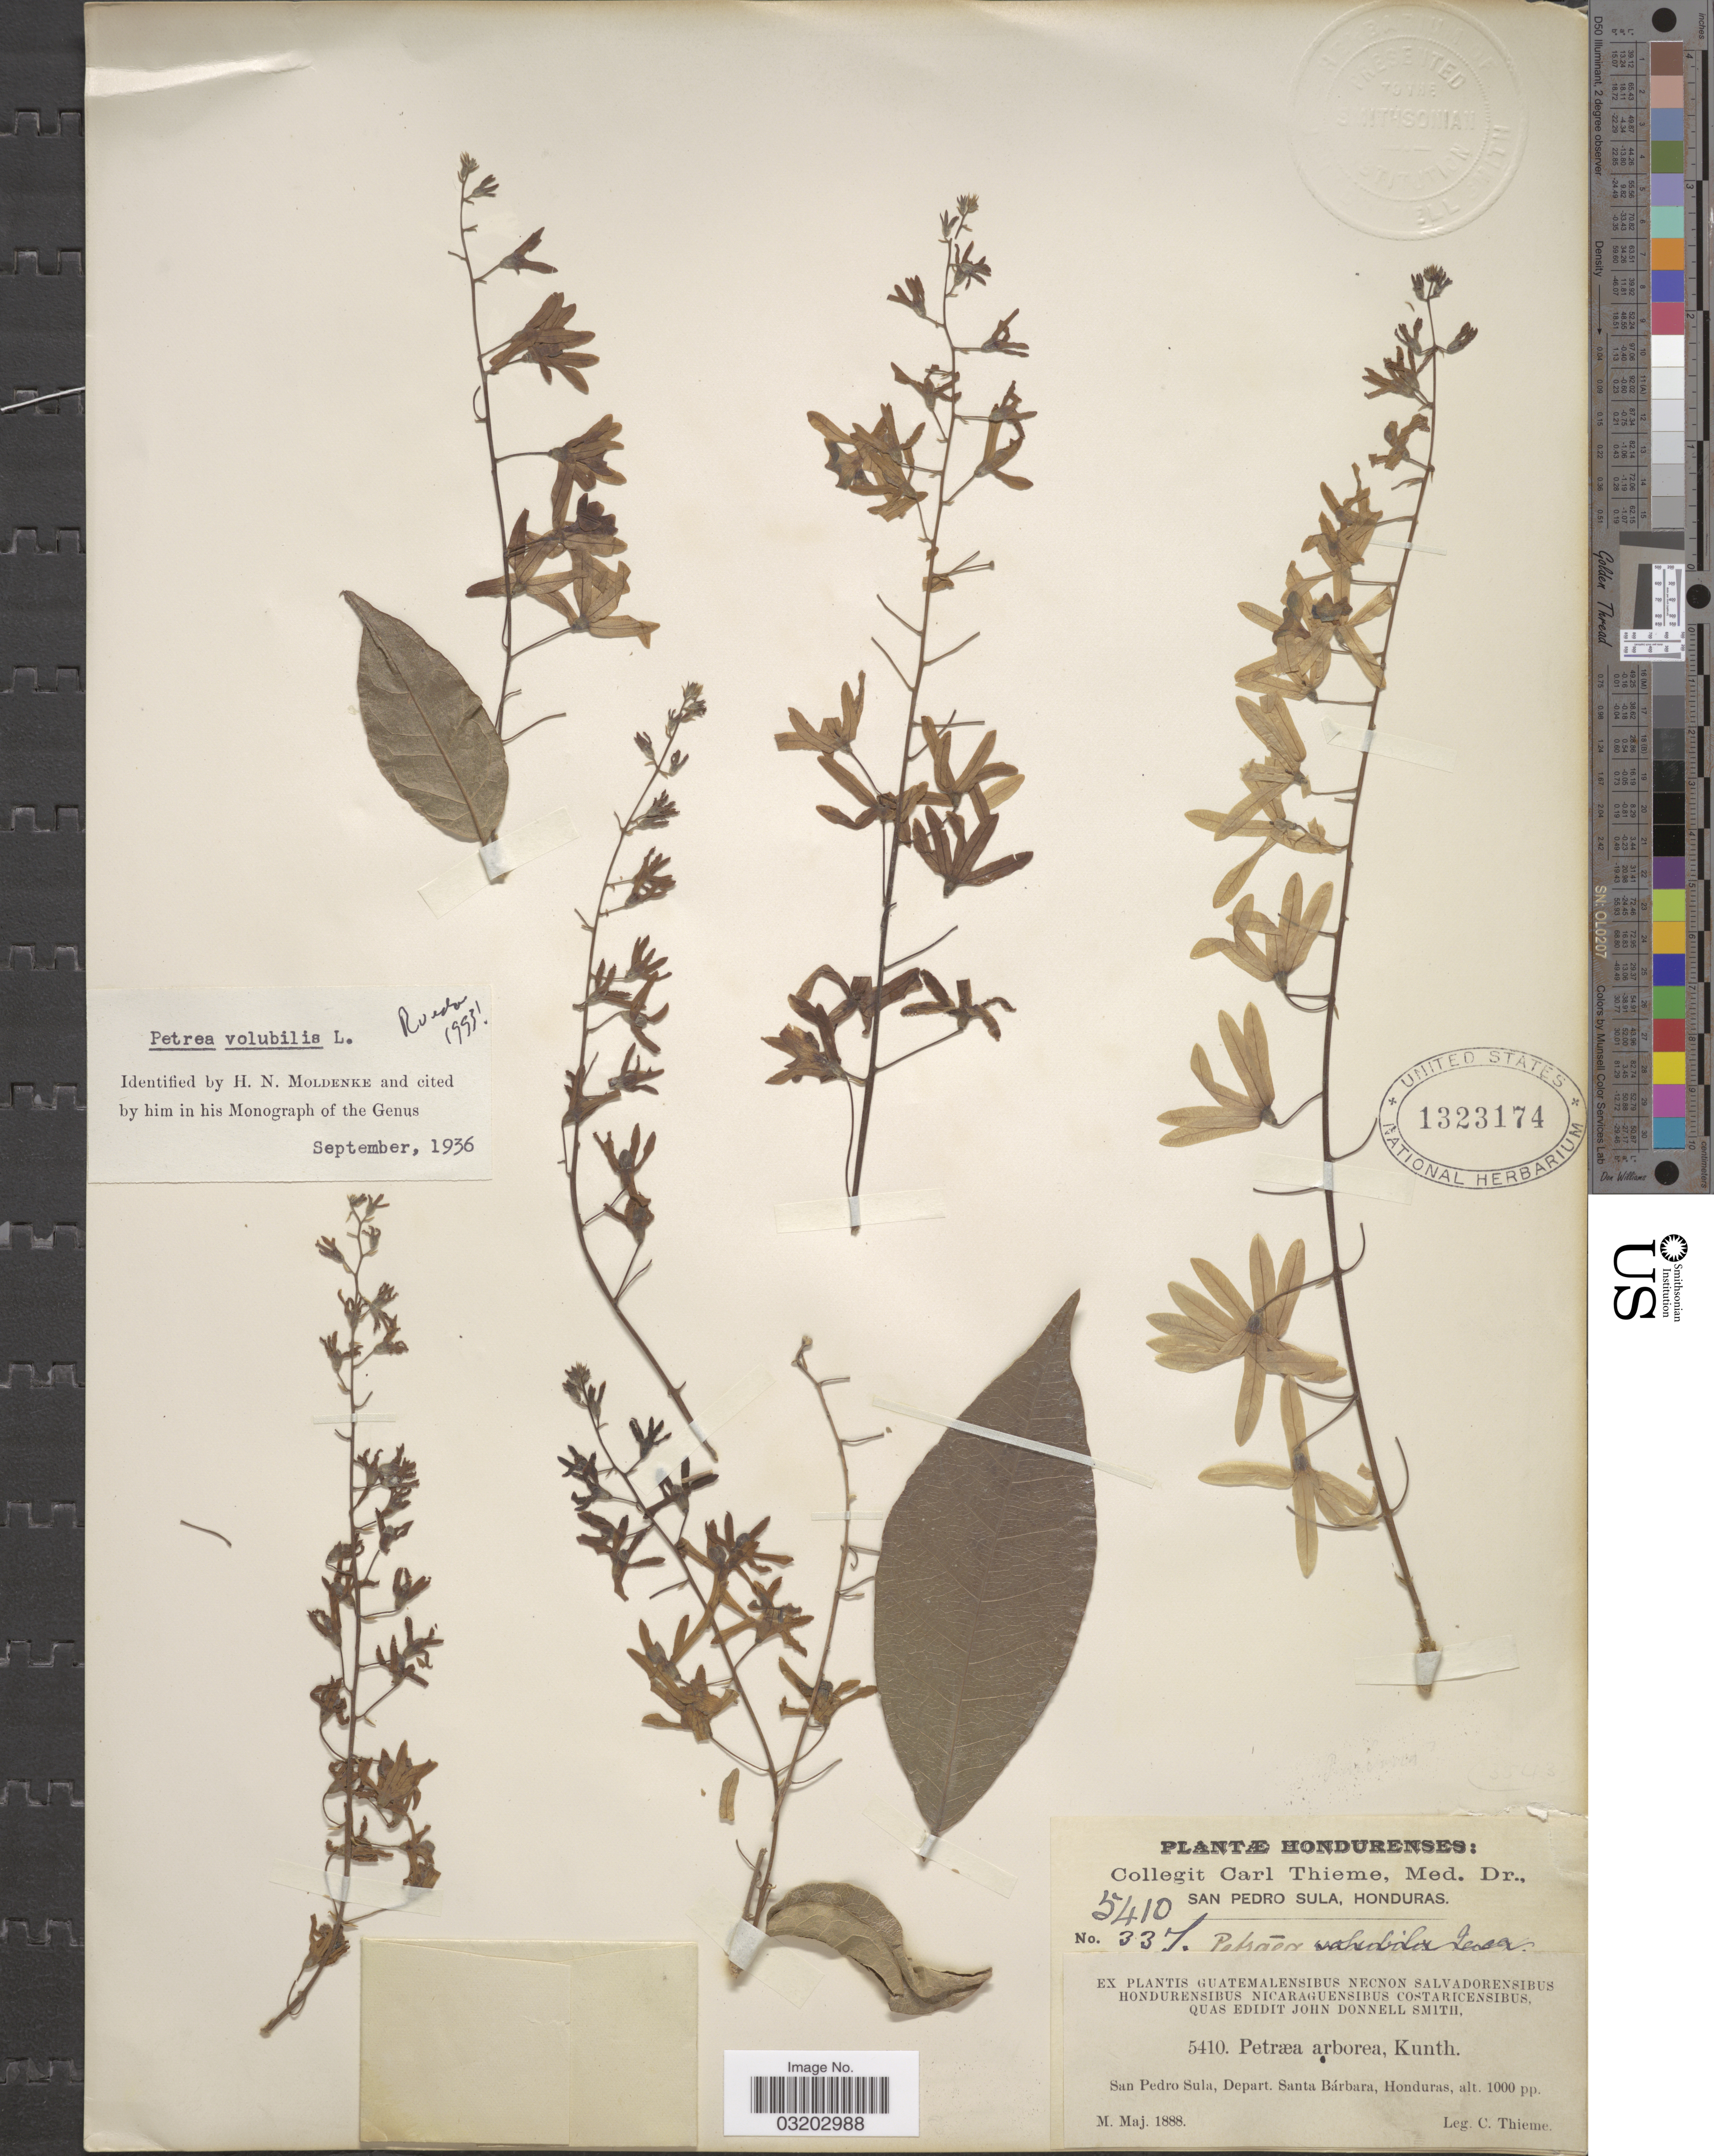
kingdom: Plantae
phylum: Tracheophyta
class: Magnoliopsida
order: Lamiales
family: Verbenaceae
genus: Petrea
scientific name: Petrea volubilis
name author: L.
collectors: C. Thieme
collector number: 5410/337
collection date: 1888-05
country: Honduras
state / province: Santa Bárbara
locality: San Pedro Sula, Depart. Santa Bárbara.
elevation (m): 305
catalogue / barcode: US 1323174